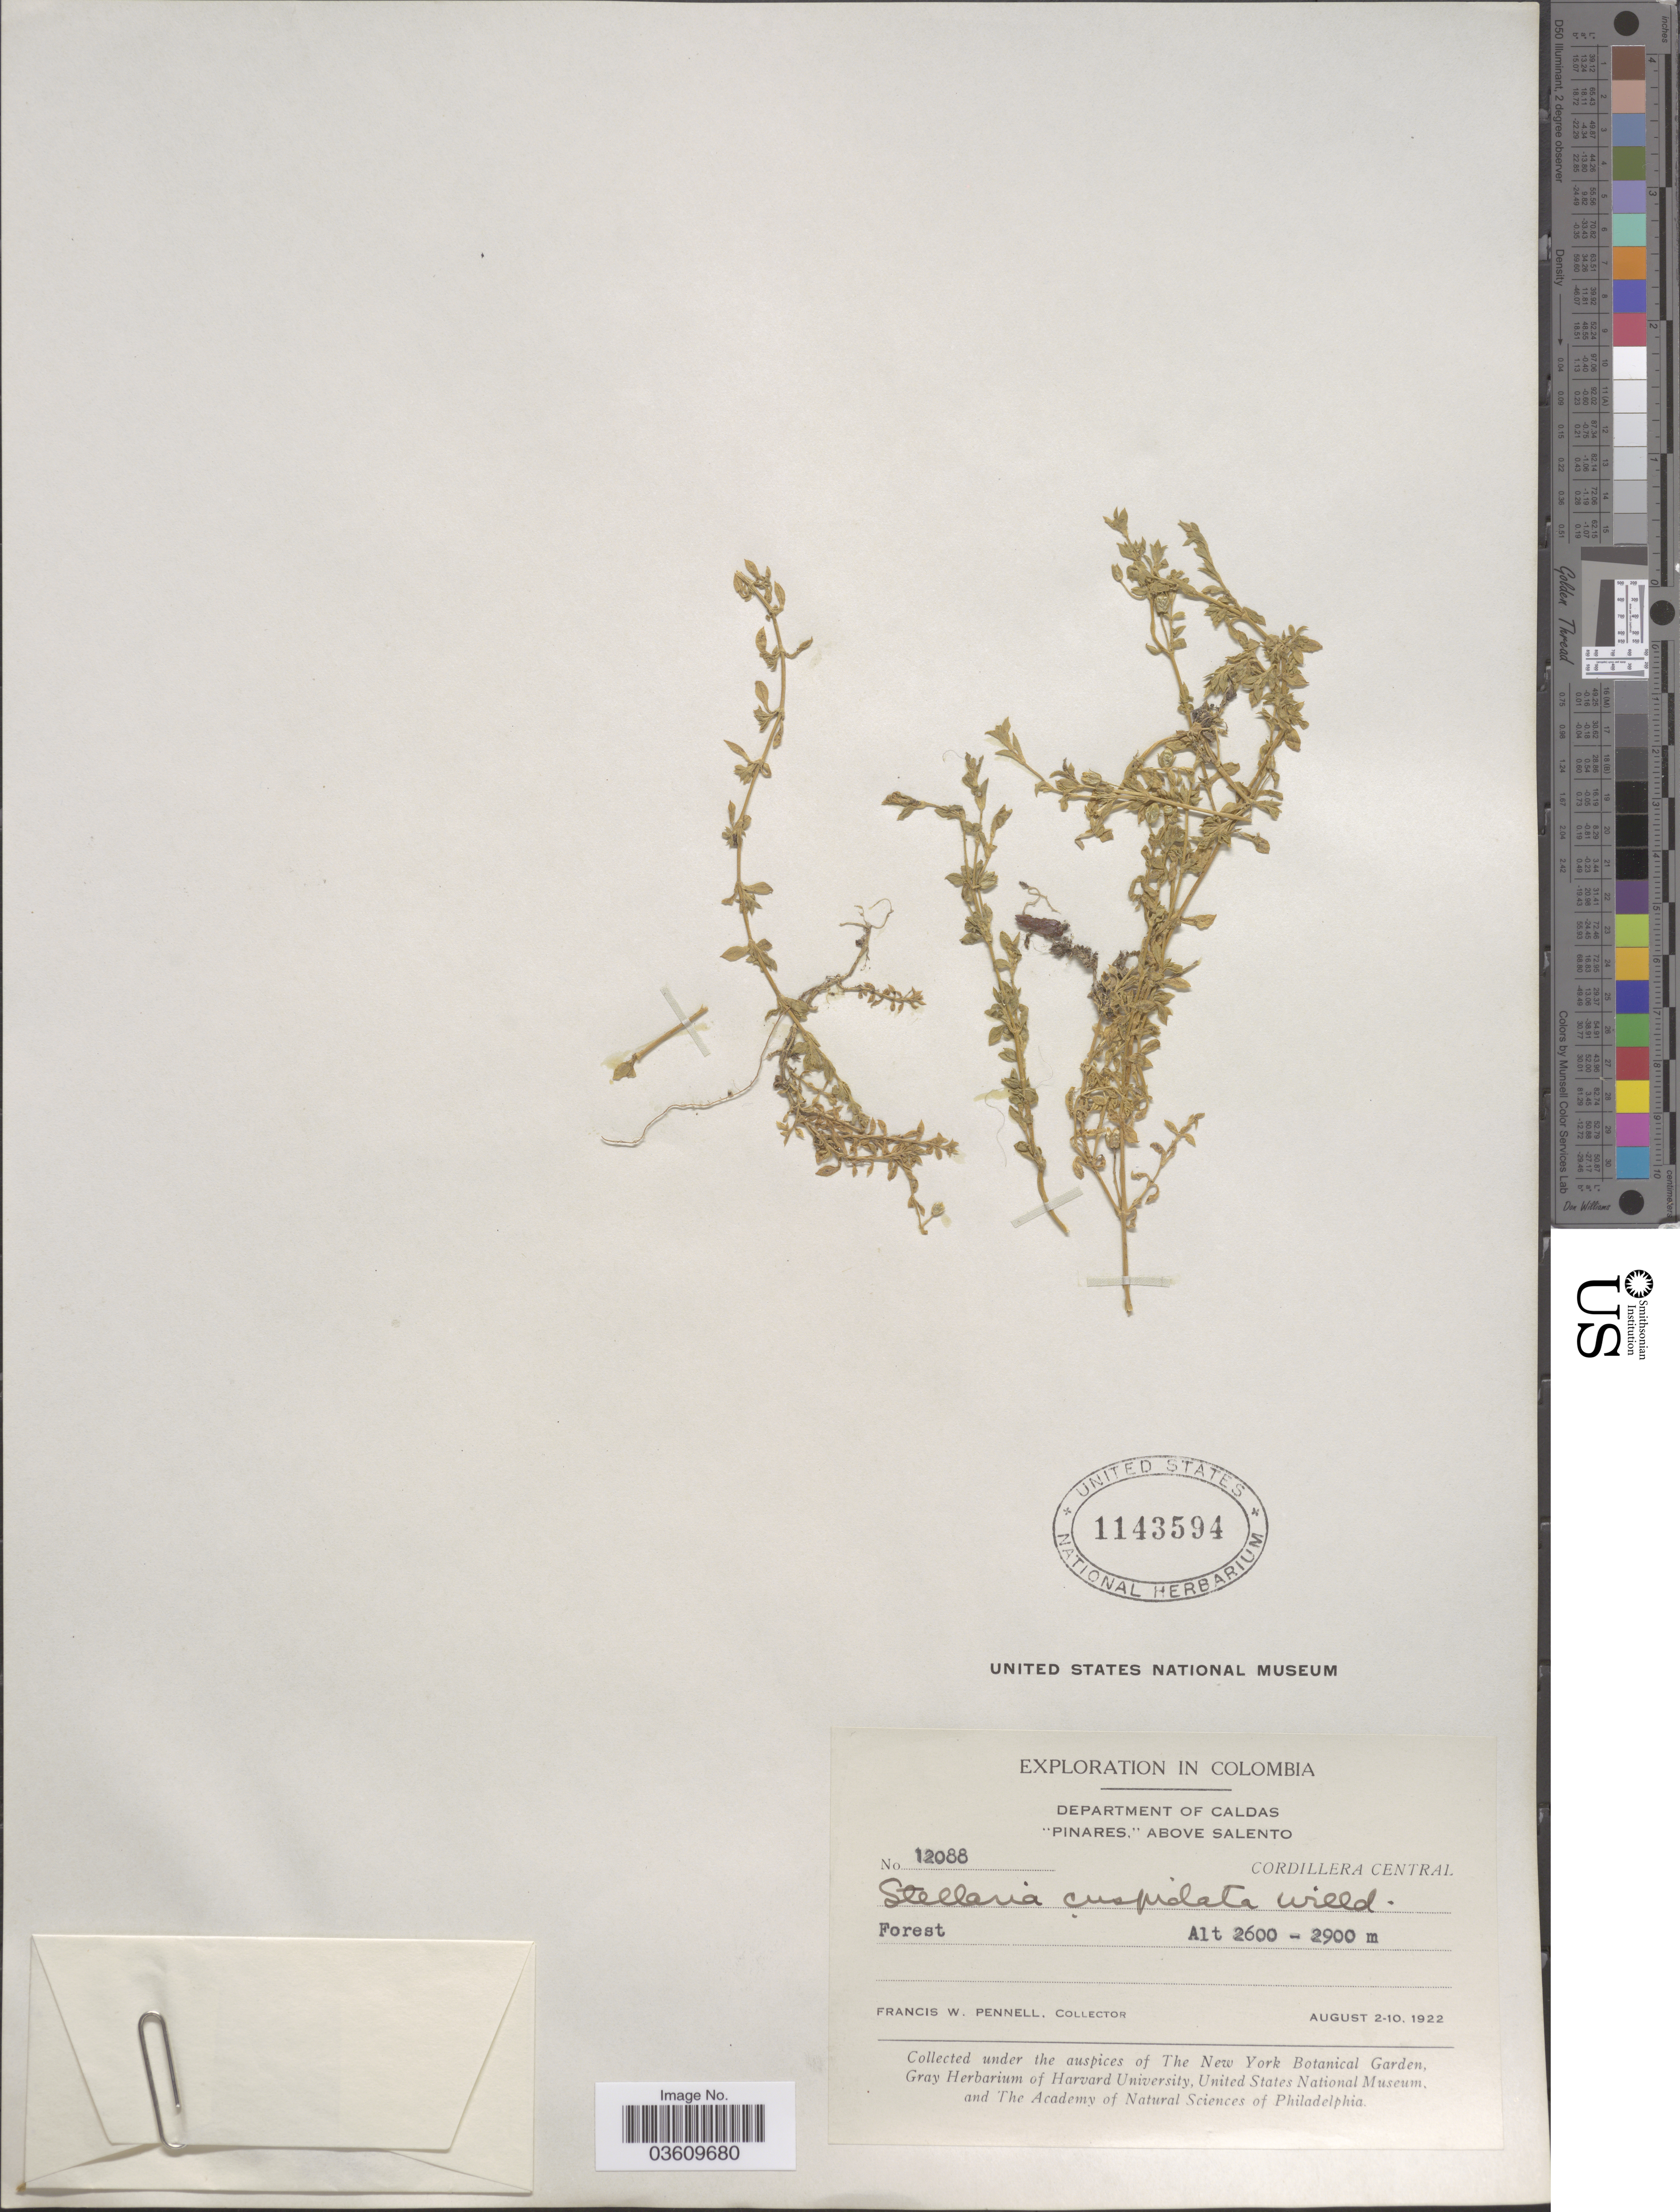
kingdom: Plantae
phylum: Tracheophyta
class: Magnoliopsida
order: Caryophyllales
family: Caryophyllaceae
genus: Stellaria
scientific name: Stellaria cuspidata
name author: Willd. ex Schltdl.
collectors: F. W. Pennell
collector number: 12088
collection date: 1922-08-02/1922-08-10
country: Colombia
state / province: Caldas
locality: Department of Caldas. "Pinares," above Salento. Cordillera Central.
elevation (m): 2600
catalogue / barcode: US 1143594